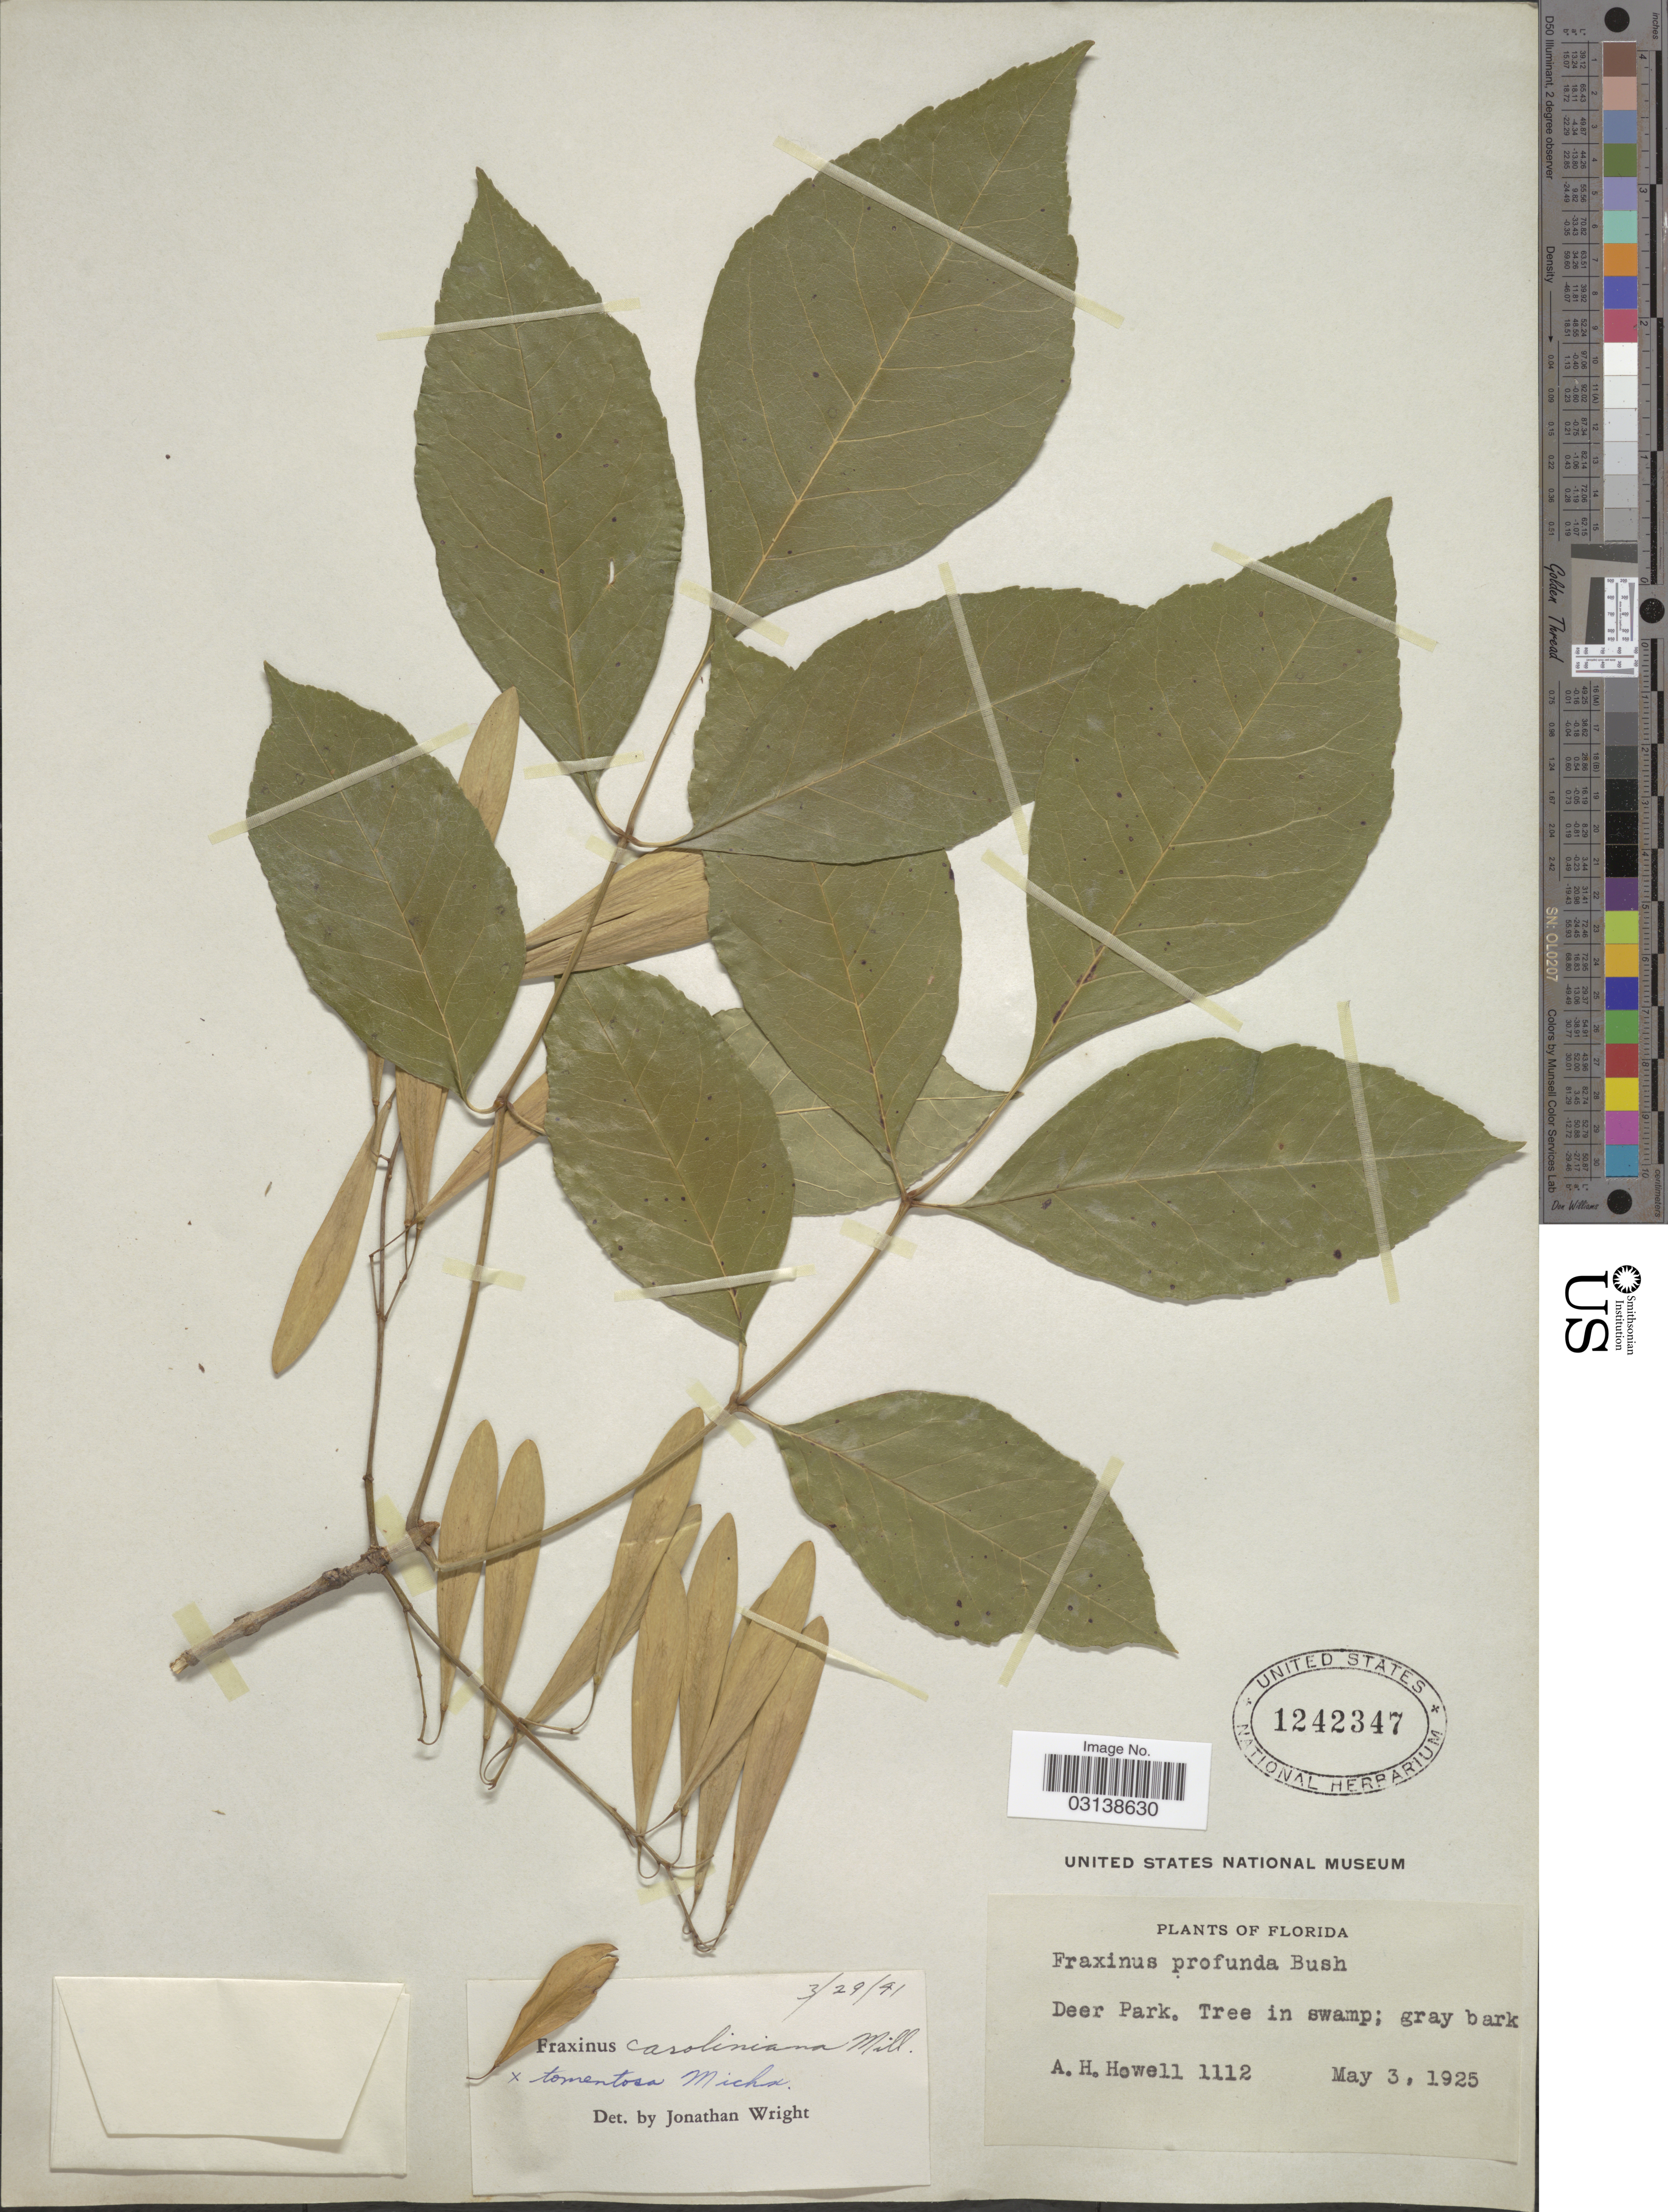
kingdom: Plantae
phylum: Tracheophyta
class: Magnoliopsida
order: Lamiales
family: Oleaceae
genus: Fraxinus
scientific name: Fraxinus caroliniana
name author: Mill.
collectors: A. Howell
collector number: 1112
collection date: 1925-05-03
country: United States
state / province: Florida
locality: Deer Park.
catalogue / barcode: US 1242347